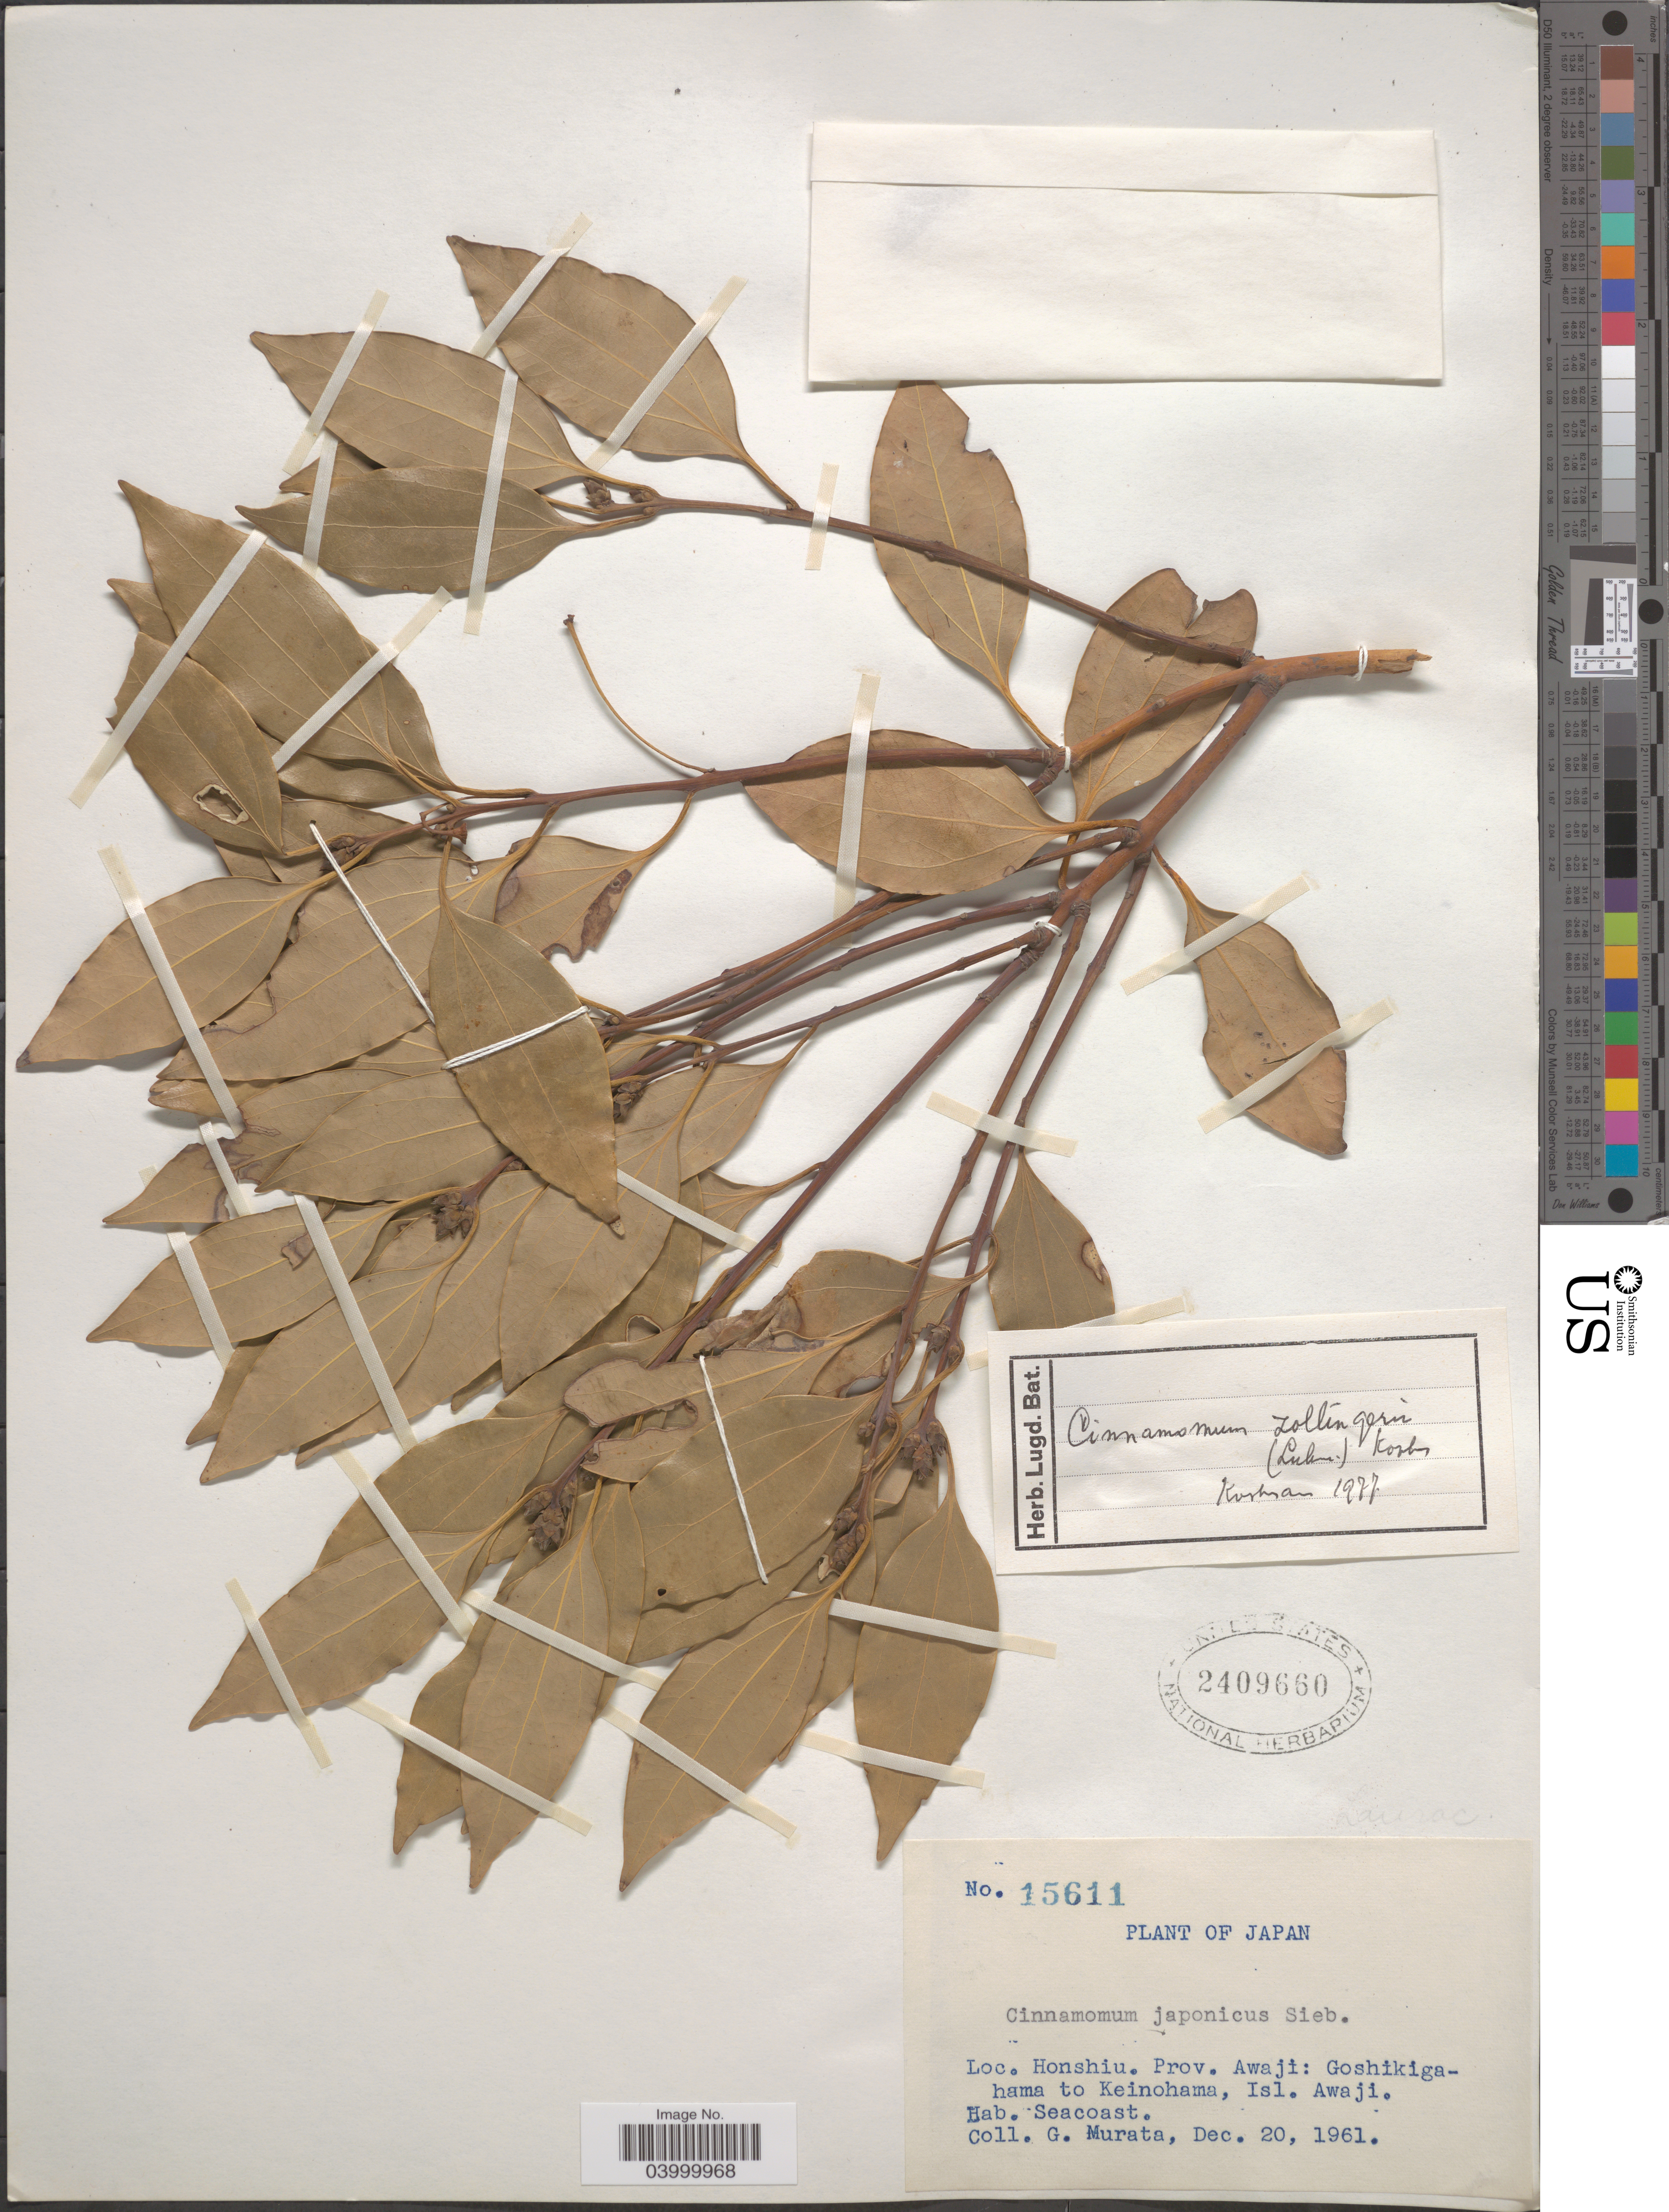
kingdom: Plantae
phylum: Tracheophyta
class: Magnoliopsida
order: Laurales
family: Lauraceae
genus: Cinnamomum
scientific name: Cinnamomum zollingeri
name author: Lukman.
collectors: G. Murata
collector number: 15611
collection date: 1961-12-20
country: Japan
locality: Honshiu. Prov. Awaji: Goshikigahama to Keinohama, Isl. Awaji.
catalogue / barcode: US 2409660